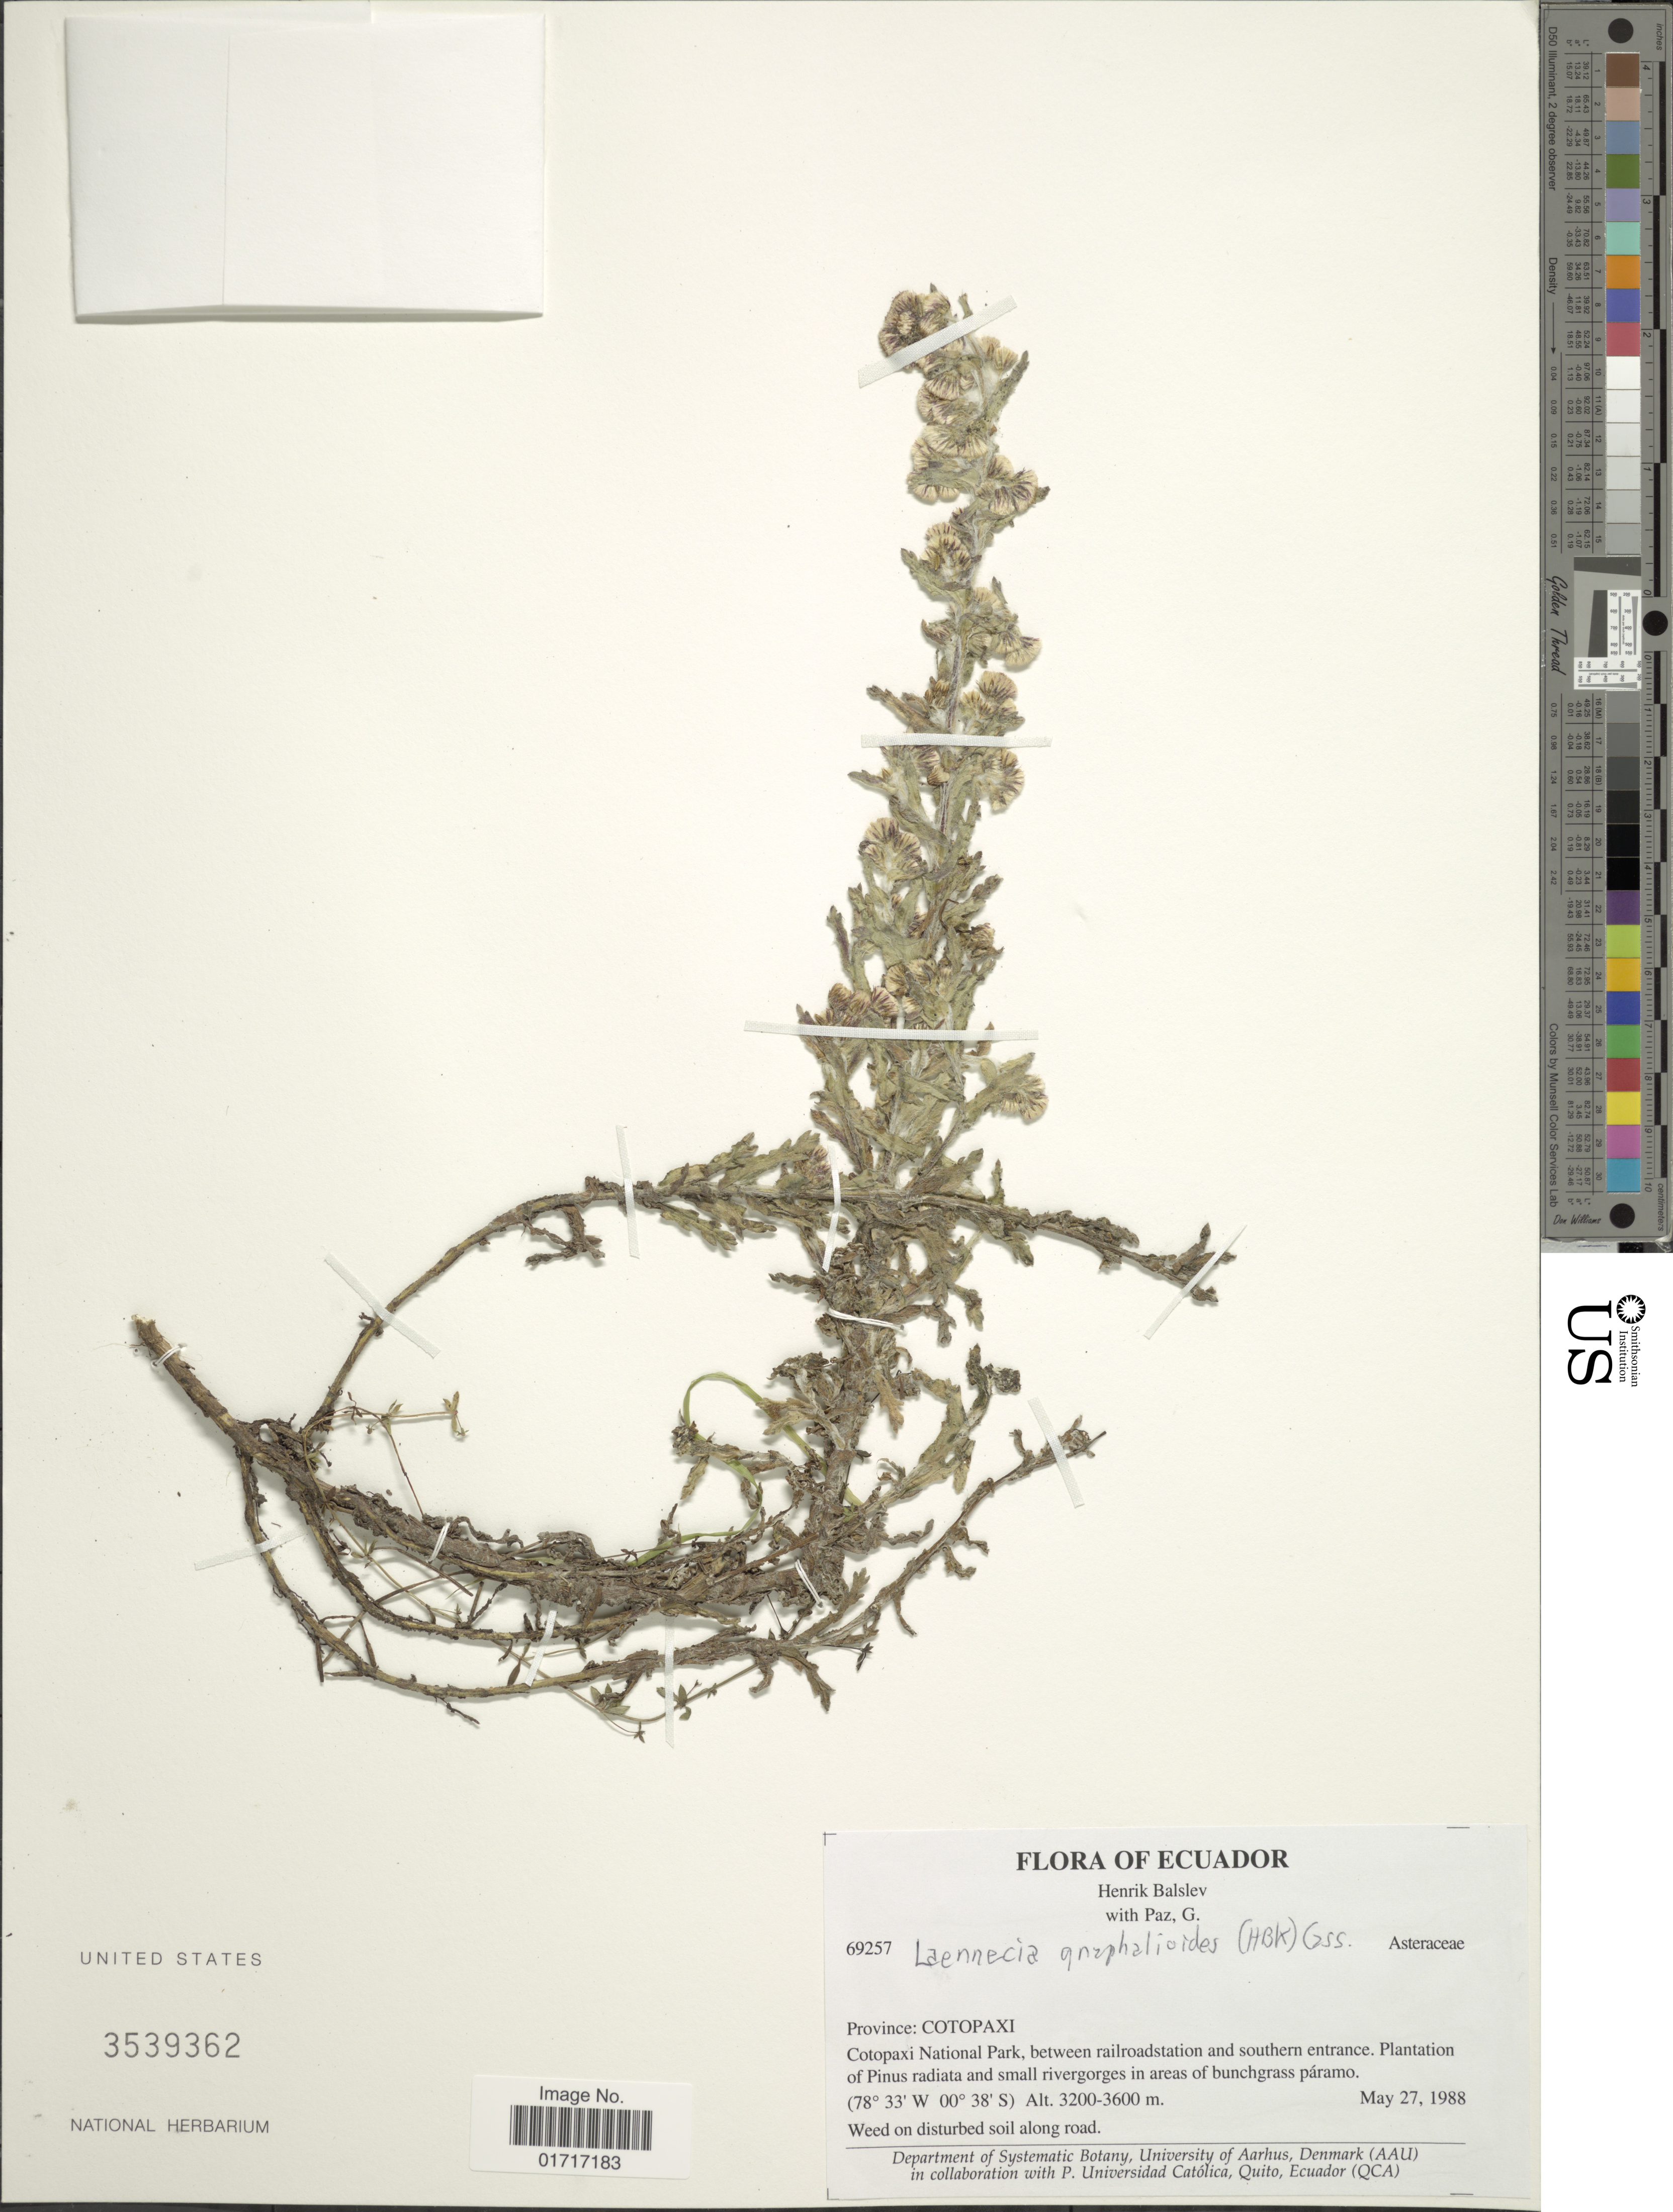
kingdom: Plantae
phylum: Tracheophyta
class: Magnoliopsida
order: Asterales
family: Asteraceae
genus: Conyza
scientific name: Conyza gnaphalioides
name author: Kunth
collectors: H. Balslev & G. Paz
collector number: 69257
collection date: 1988-05-27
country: Ecuador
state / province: Cotopaxi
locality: Province: Cotopaxi, Cotopaxi National Park, between railroadstation and southern entrance.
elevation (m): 3200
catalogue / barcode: US 3539362